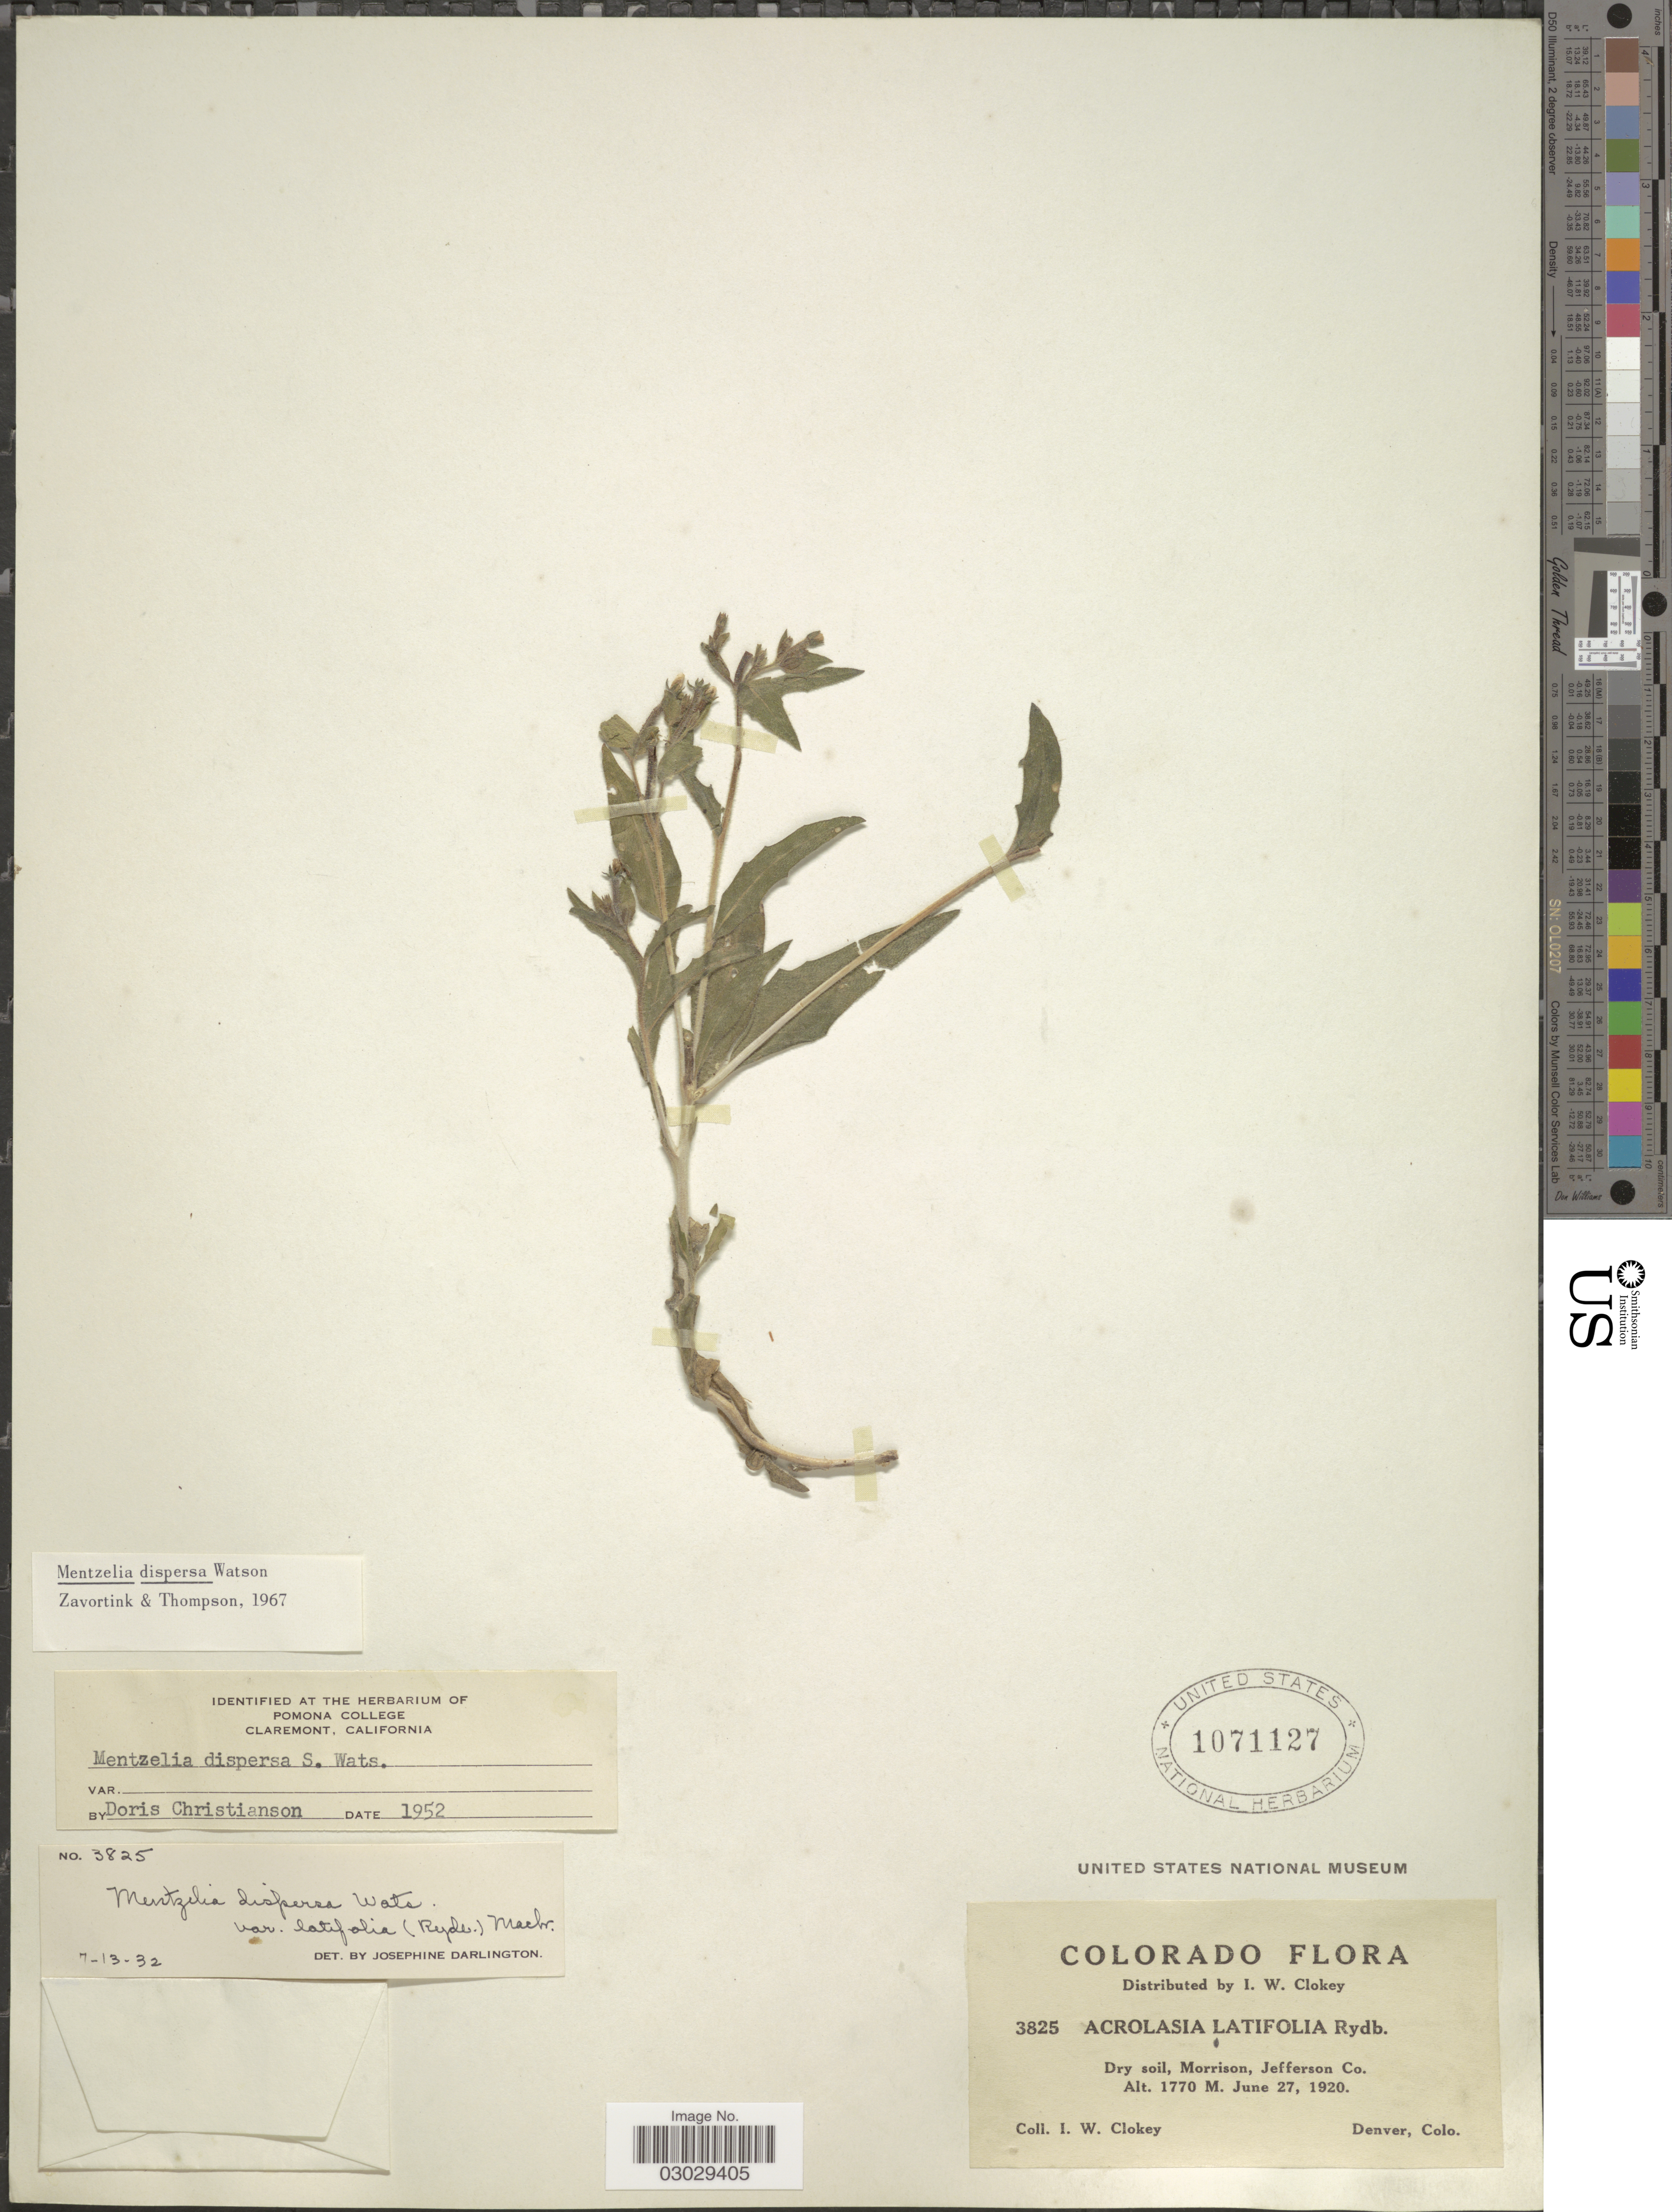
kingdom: Plantae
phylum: Tracheophyta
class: Magnoliopsida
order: Cornales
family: Loasaceae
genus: Mentzelia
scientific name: Mentzelia dispersa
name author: S. Watson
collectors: I. W. Clokey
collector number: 3825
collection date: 1920-06-27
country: United States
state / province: Colorado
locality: Dry soil, Morrison, Jefferson Co.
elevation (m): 1770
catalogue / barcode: US 1071127